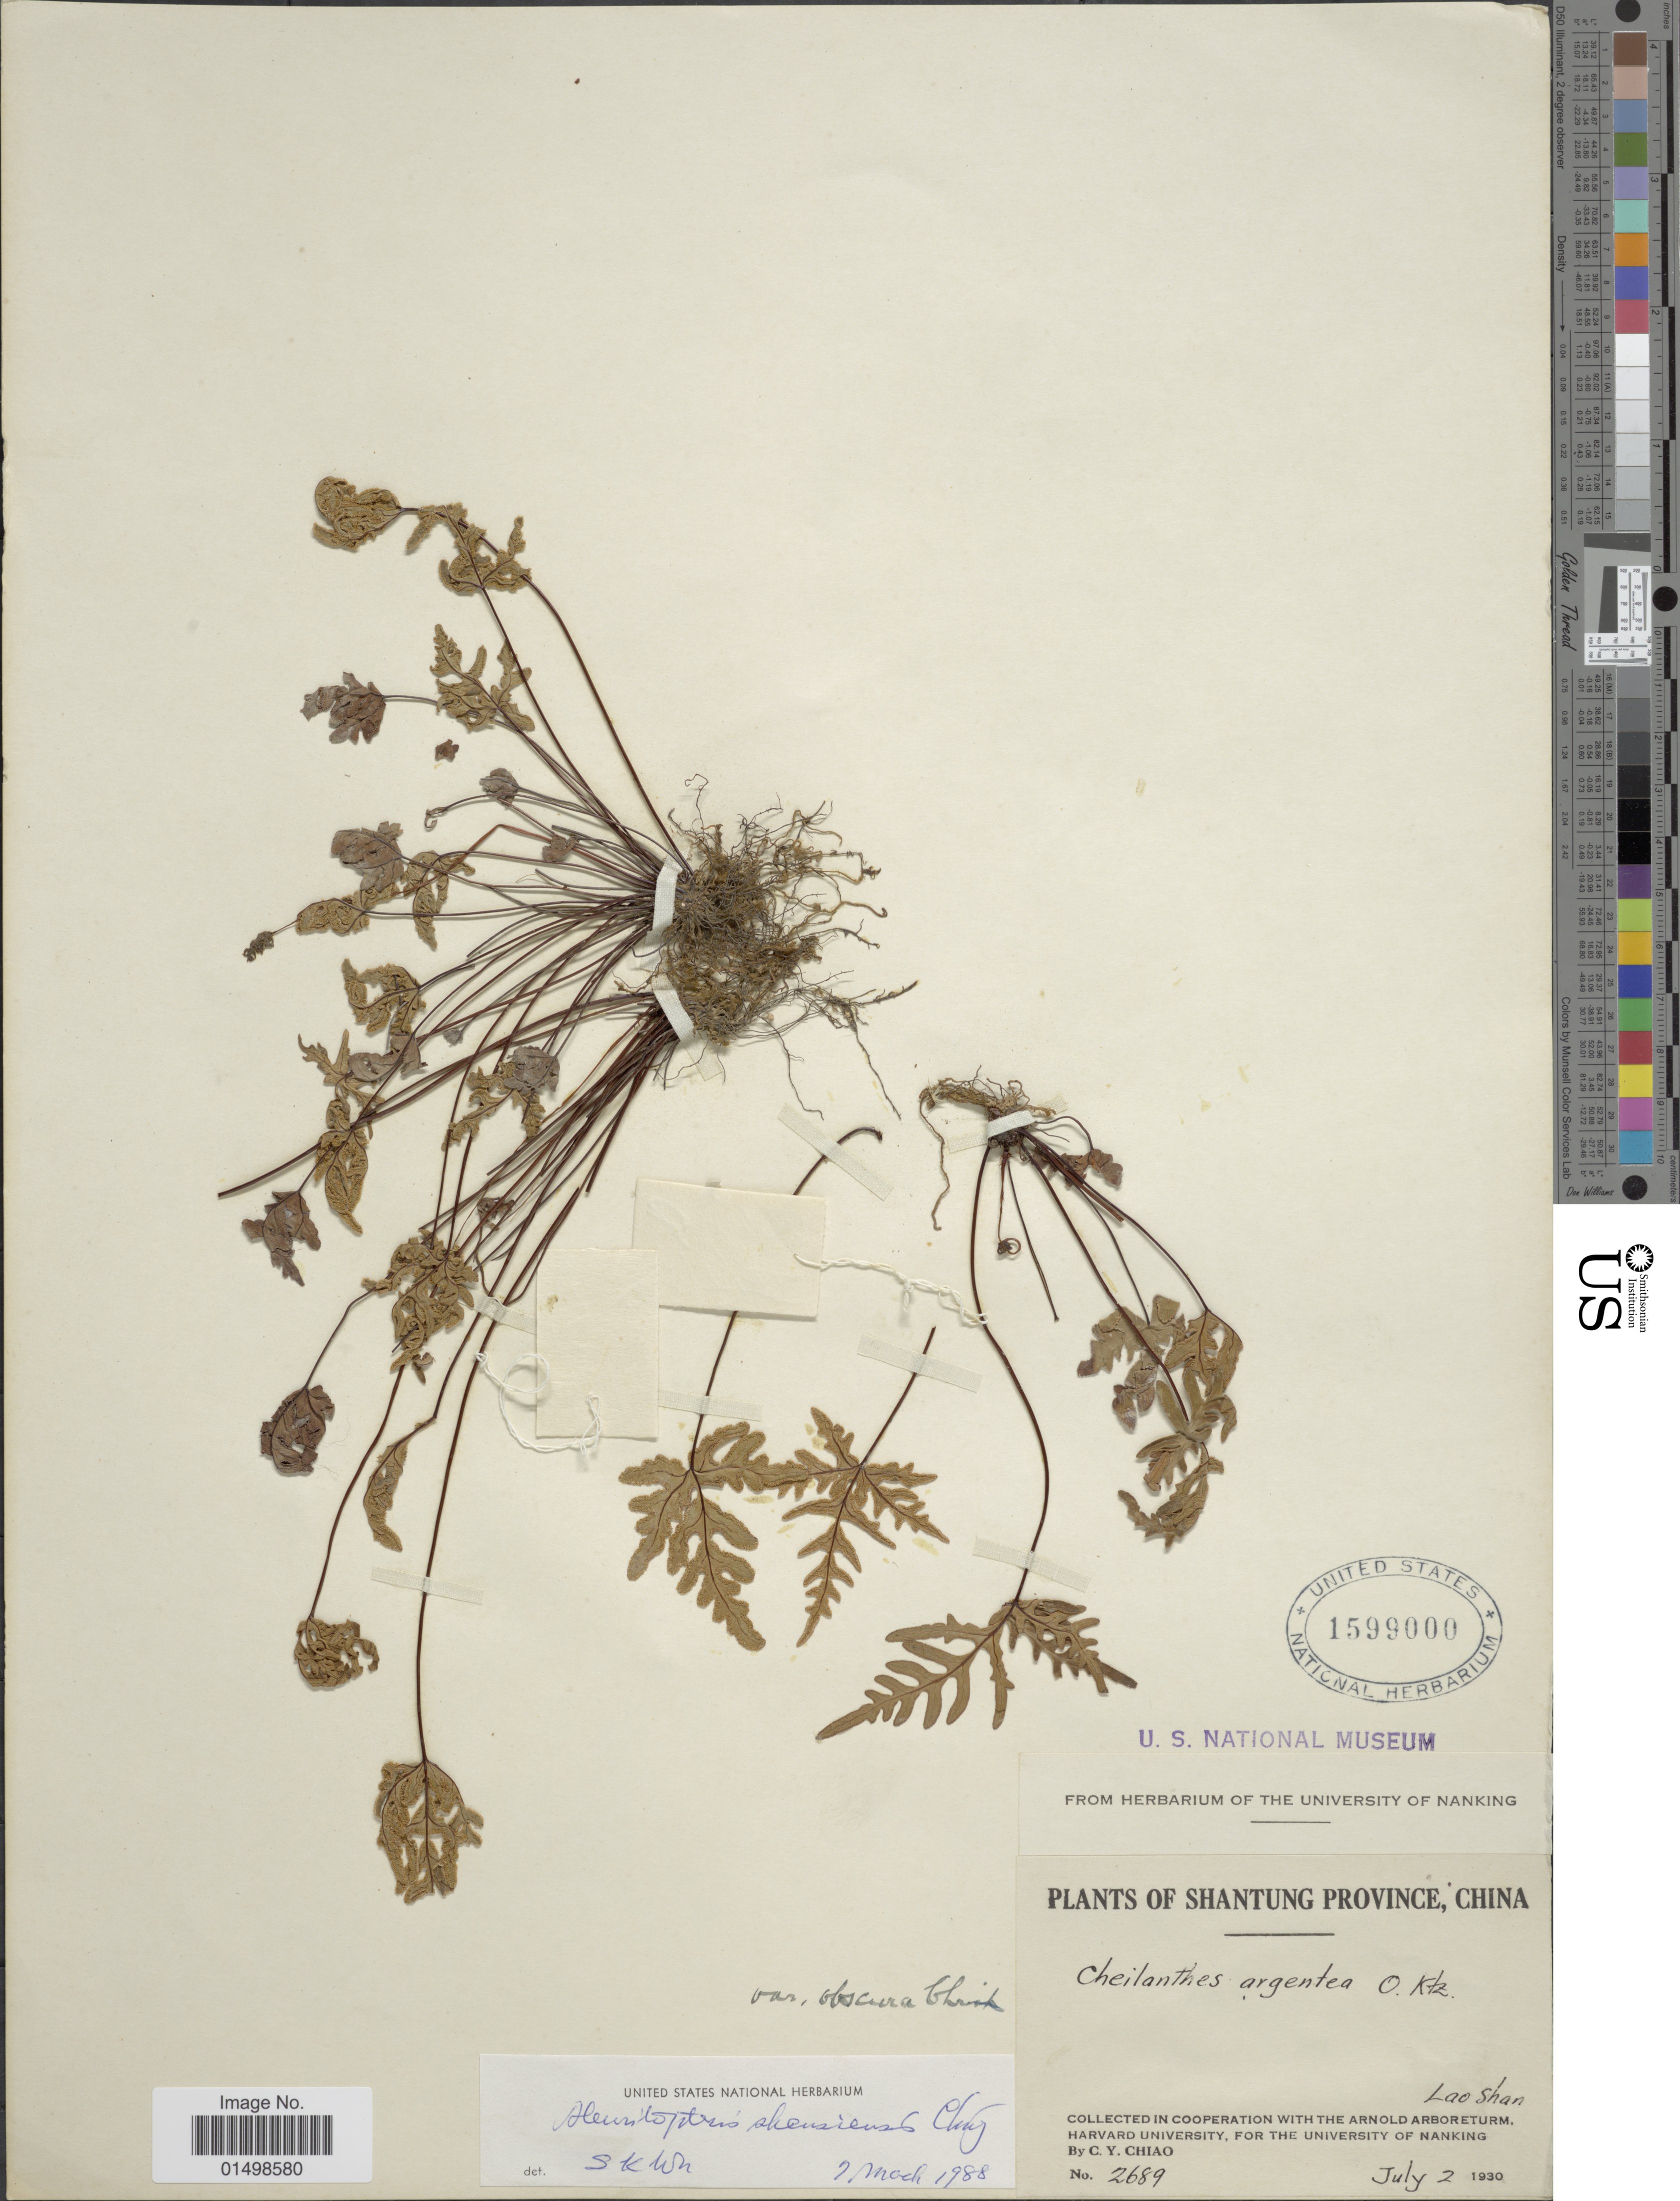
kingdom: Plantae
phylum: Tracheophyta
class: Polypodiopsida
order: Polypodiales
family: Pteridaceae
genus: Aleuritopteris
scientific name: Aleuritopteris shensiensis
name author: Ching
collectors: C. Y. Chiao & L. Shan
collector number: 2689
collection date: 1930-07-02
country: China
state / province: Shandong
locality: Plants of Shantung Province, China. Lao Shan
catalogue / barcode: US 1599000